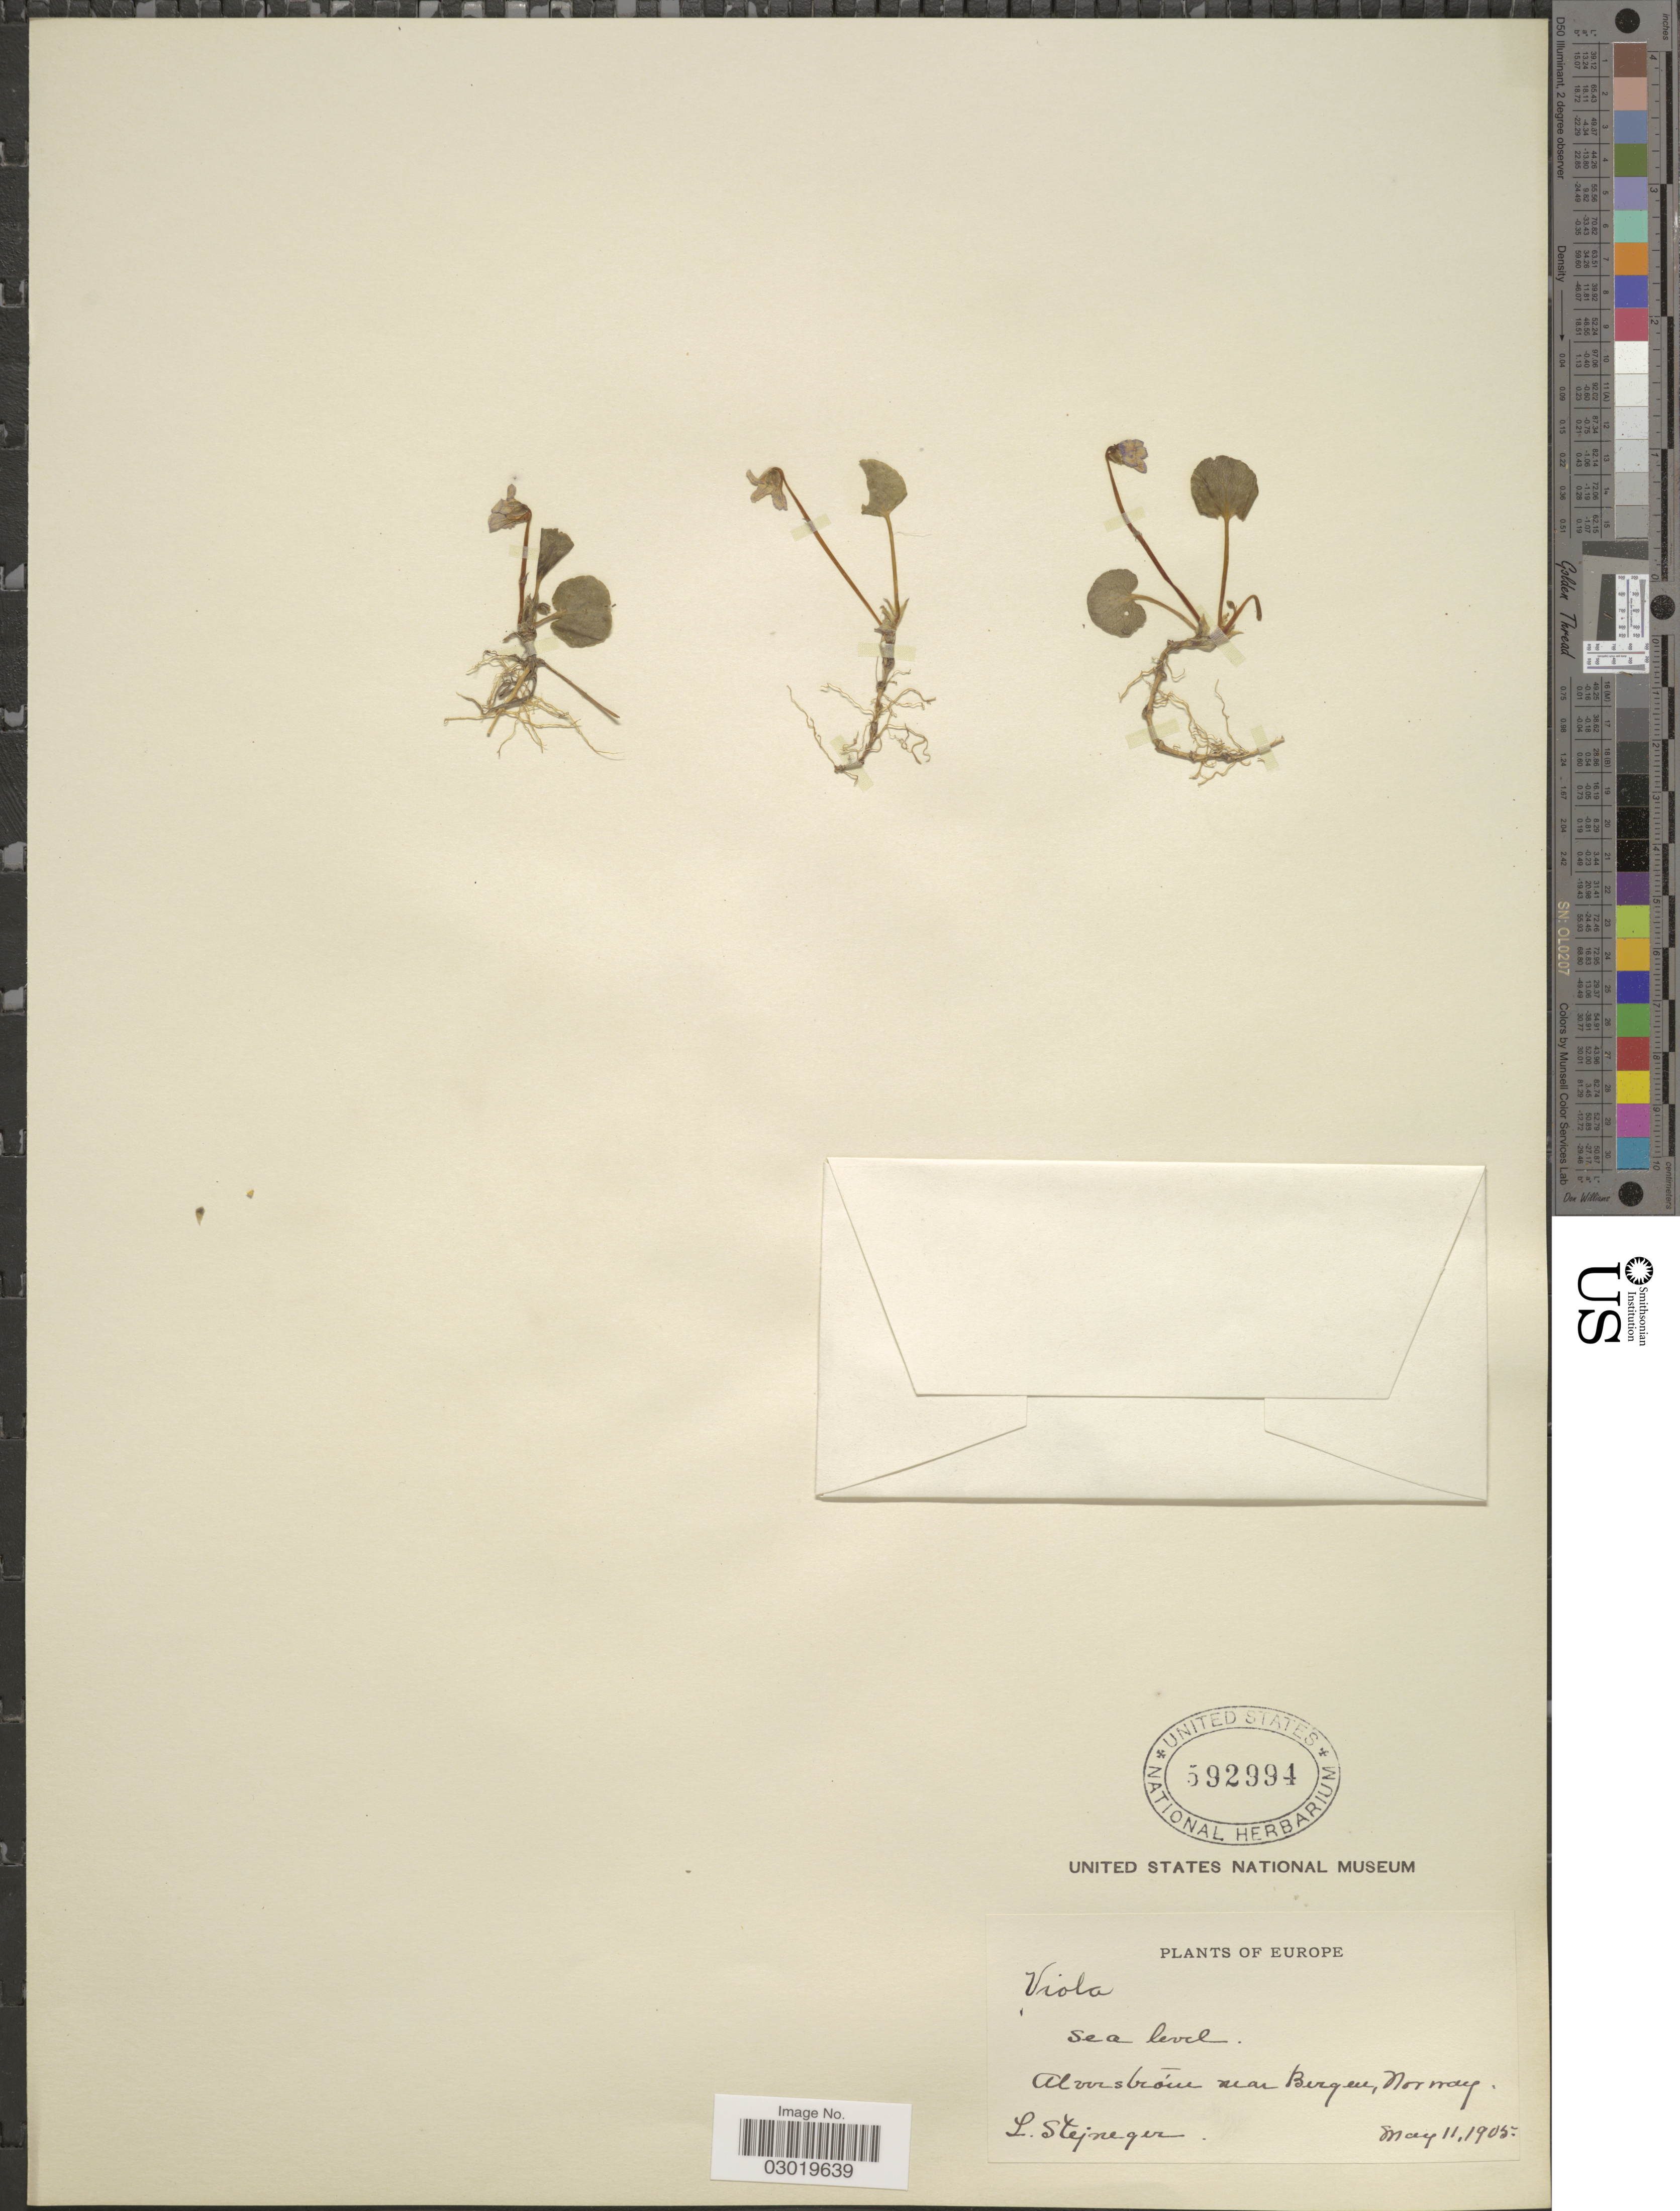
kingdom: Plantae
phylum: Tracheophyta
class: Magnoliopsida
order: Malpighiales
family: Violaceae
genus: Viola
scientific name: Viola sp.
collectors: L. Stejneger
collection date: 1905-05-11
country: Norway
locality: Alverstraum near Bergen.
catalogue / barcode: US 592994